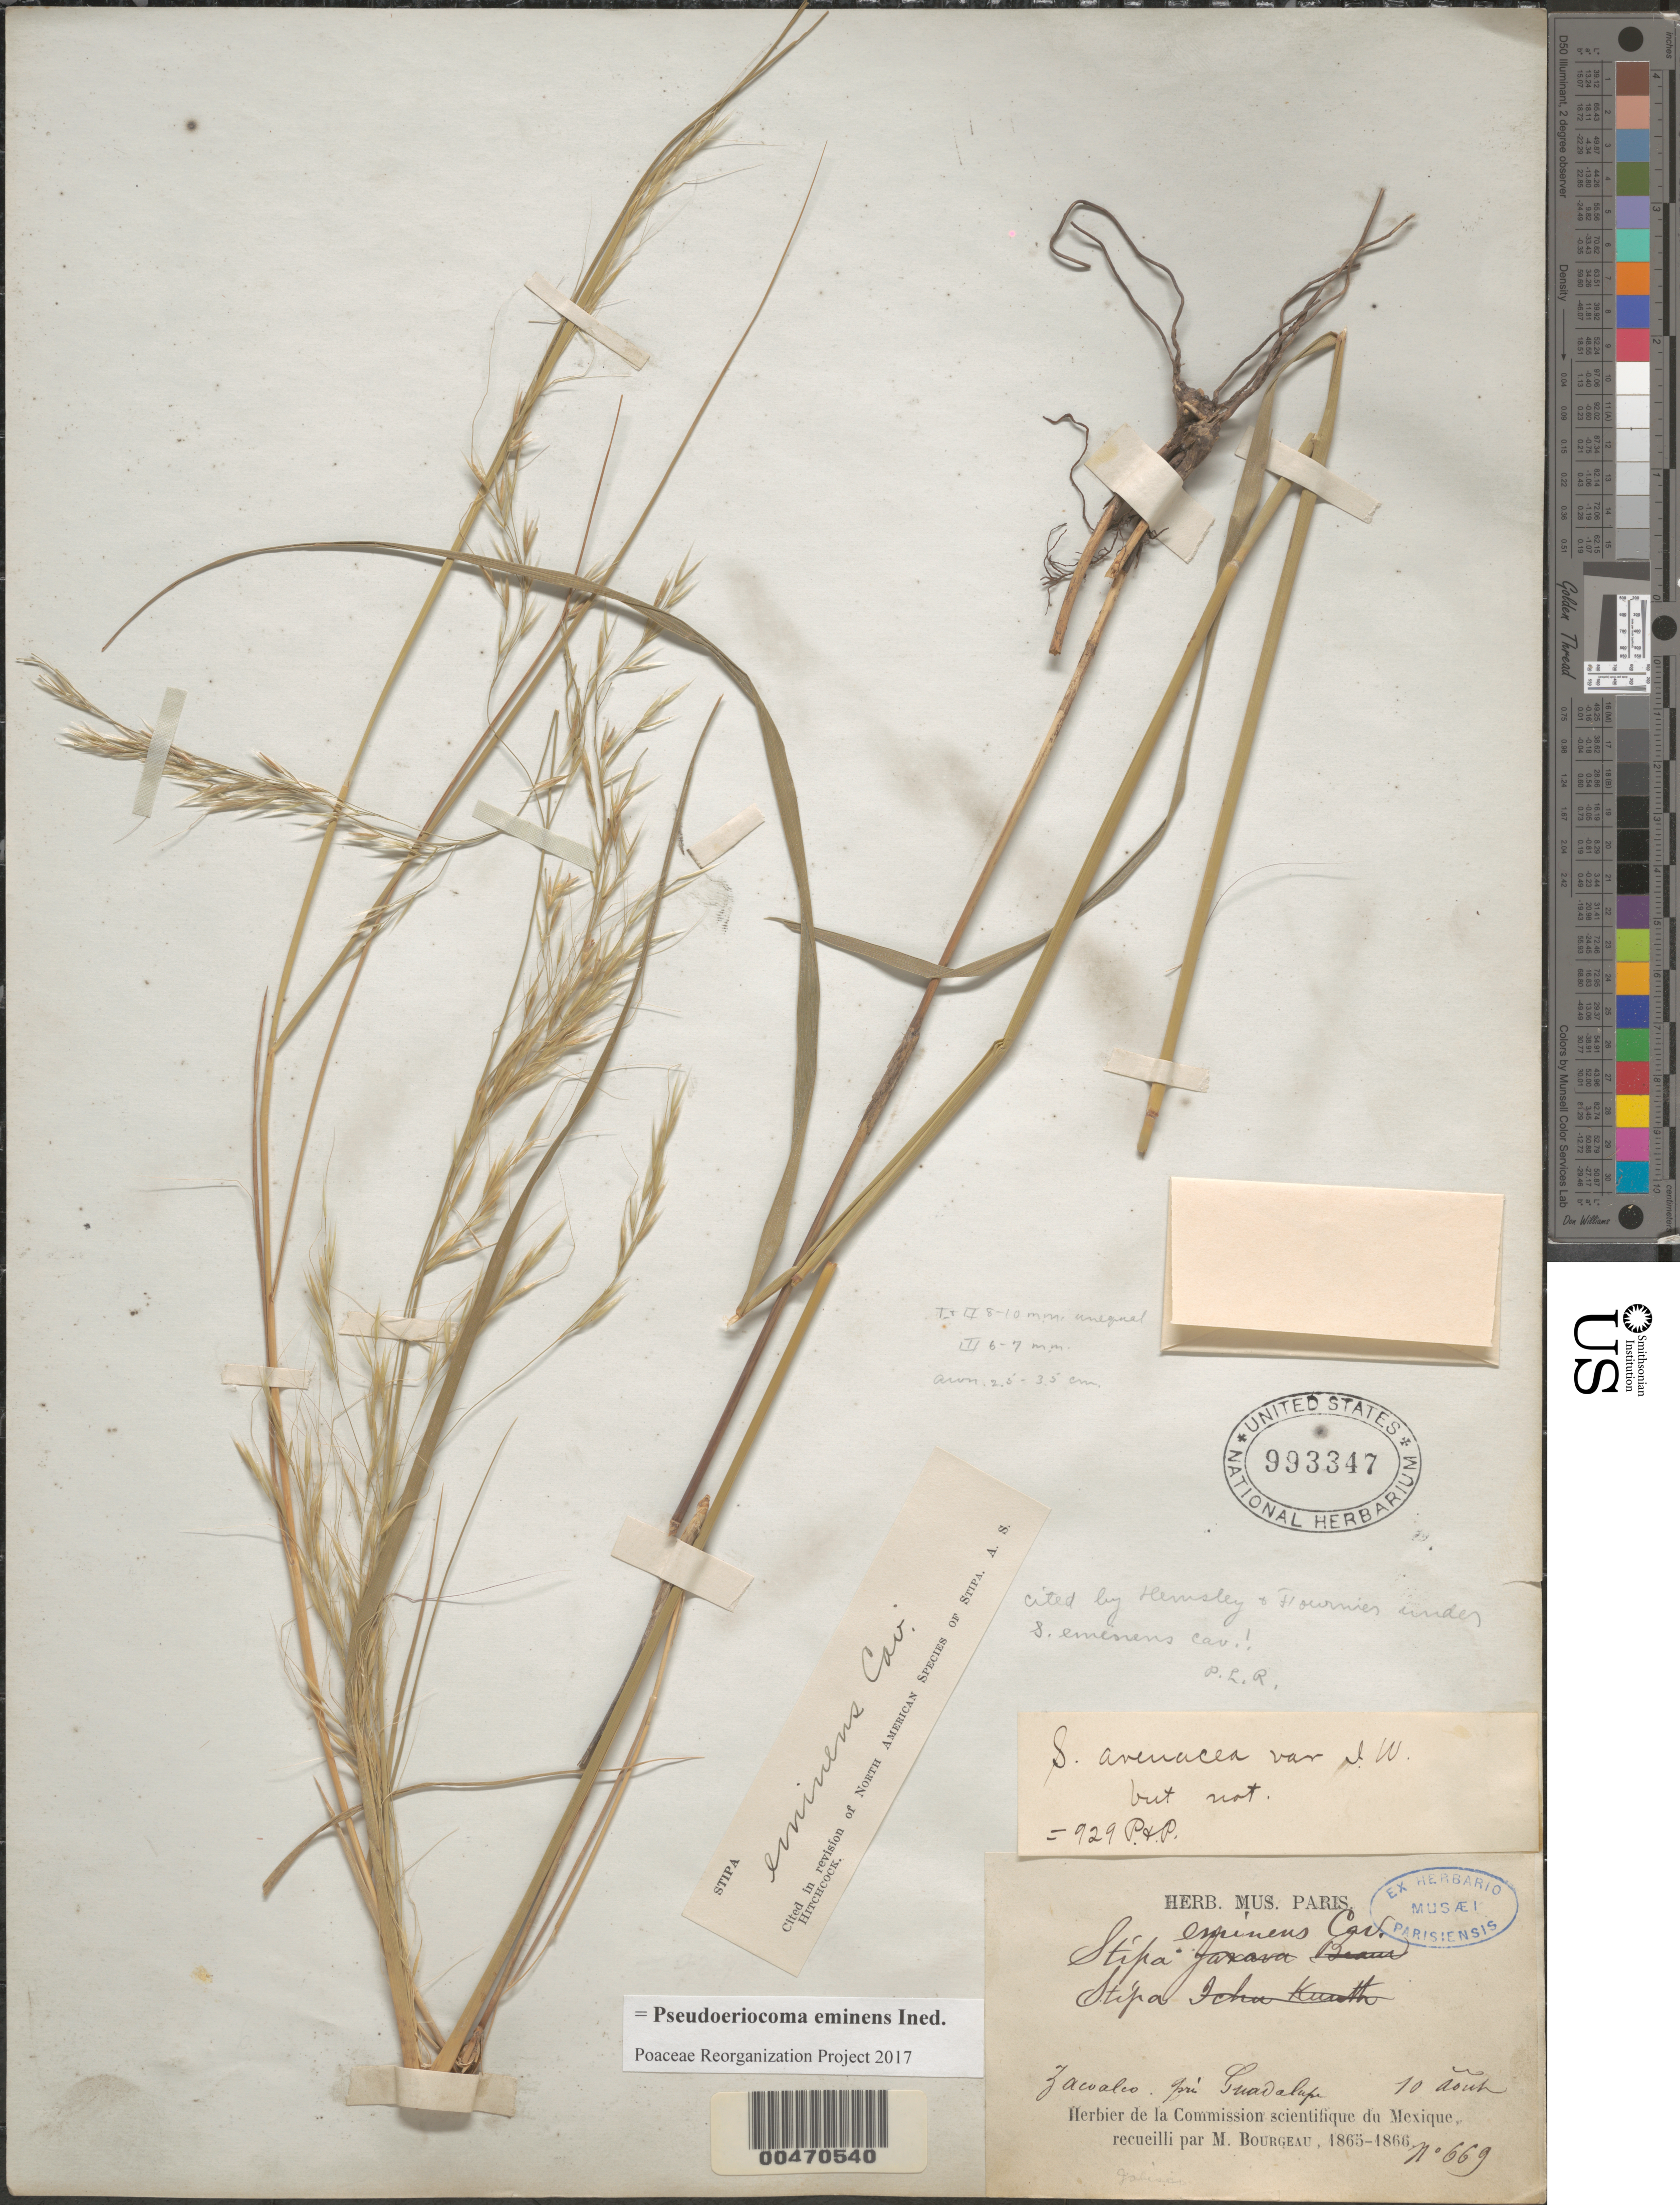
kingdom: Plantae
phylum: Tracheophyta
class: Liliopsida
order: Poales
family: Poaceae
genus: Pseudoeriocoma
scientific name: Pseudoeriocoma eminens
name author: (Cav.) Romasch.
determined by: Poaceae Reorganization Project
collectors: E. Bourgeau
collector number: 669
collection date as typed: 10 Aug 1865 or 10 Aug 1966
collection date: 1865-08-10 or 1966-08-10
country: Mexico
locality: Zacoalco, Guadalupe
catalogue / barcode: US 993347